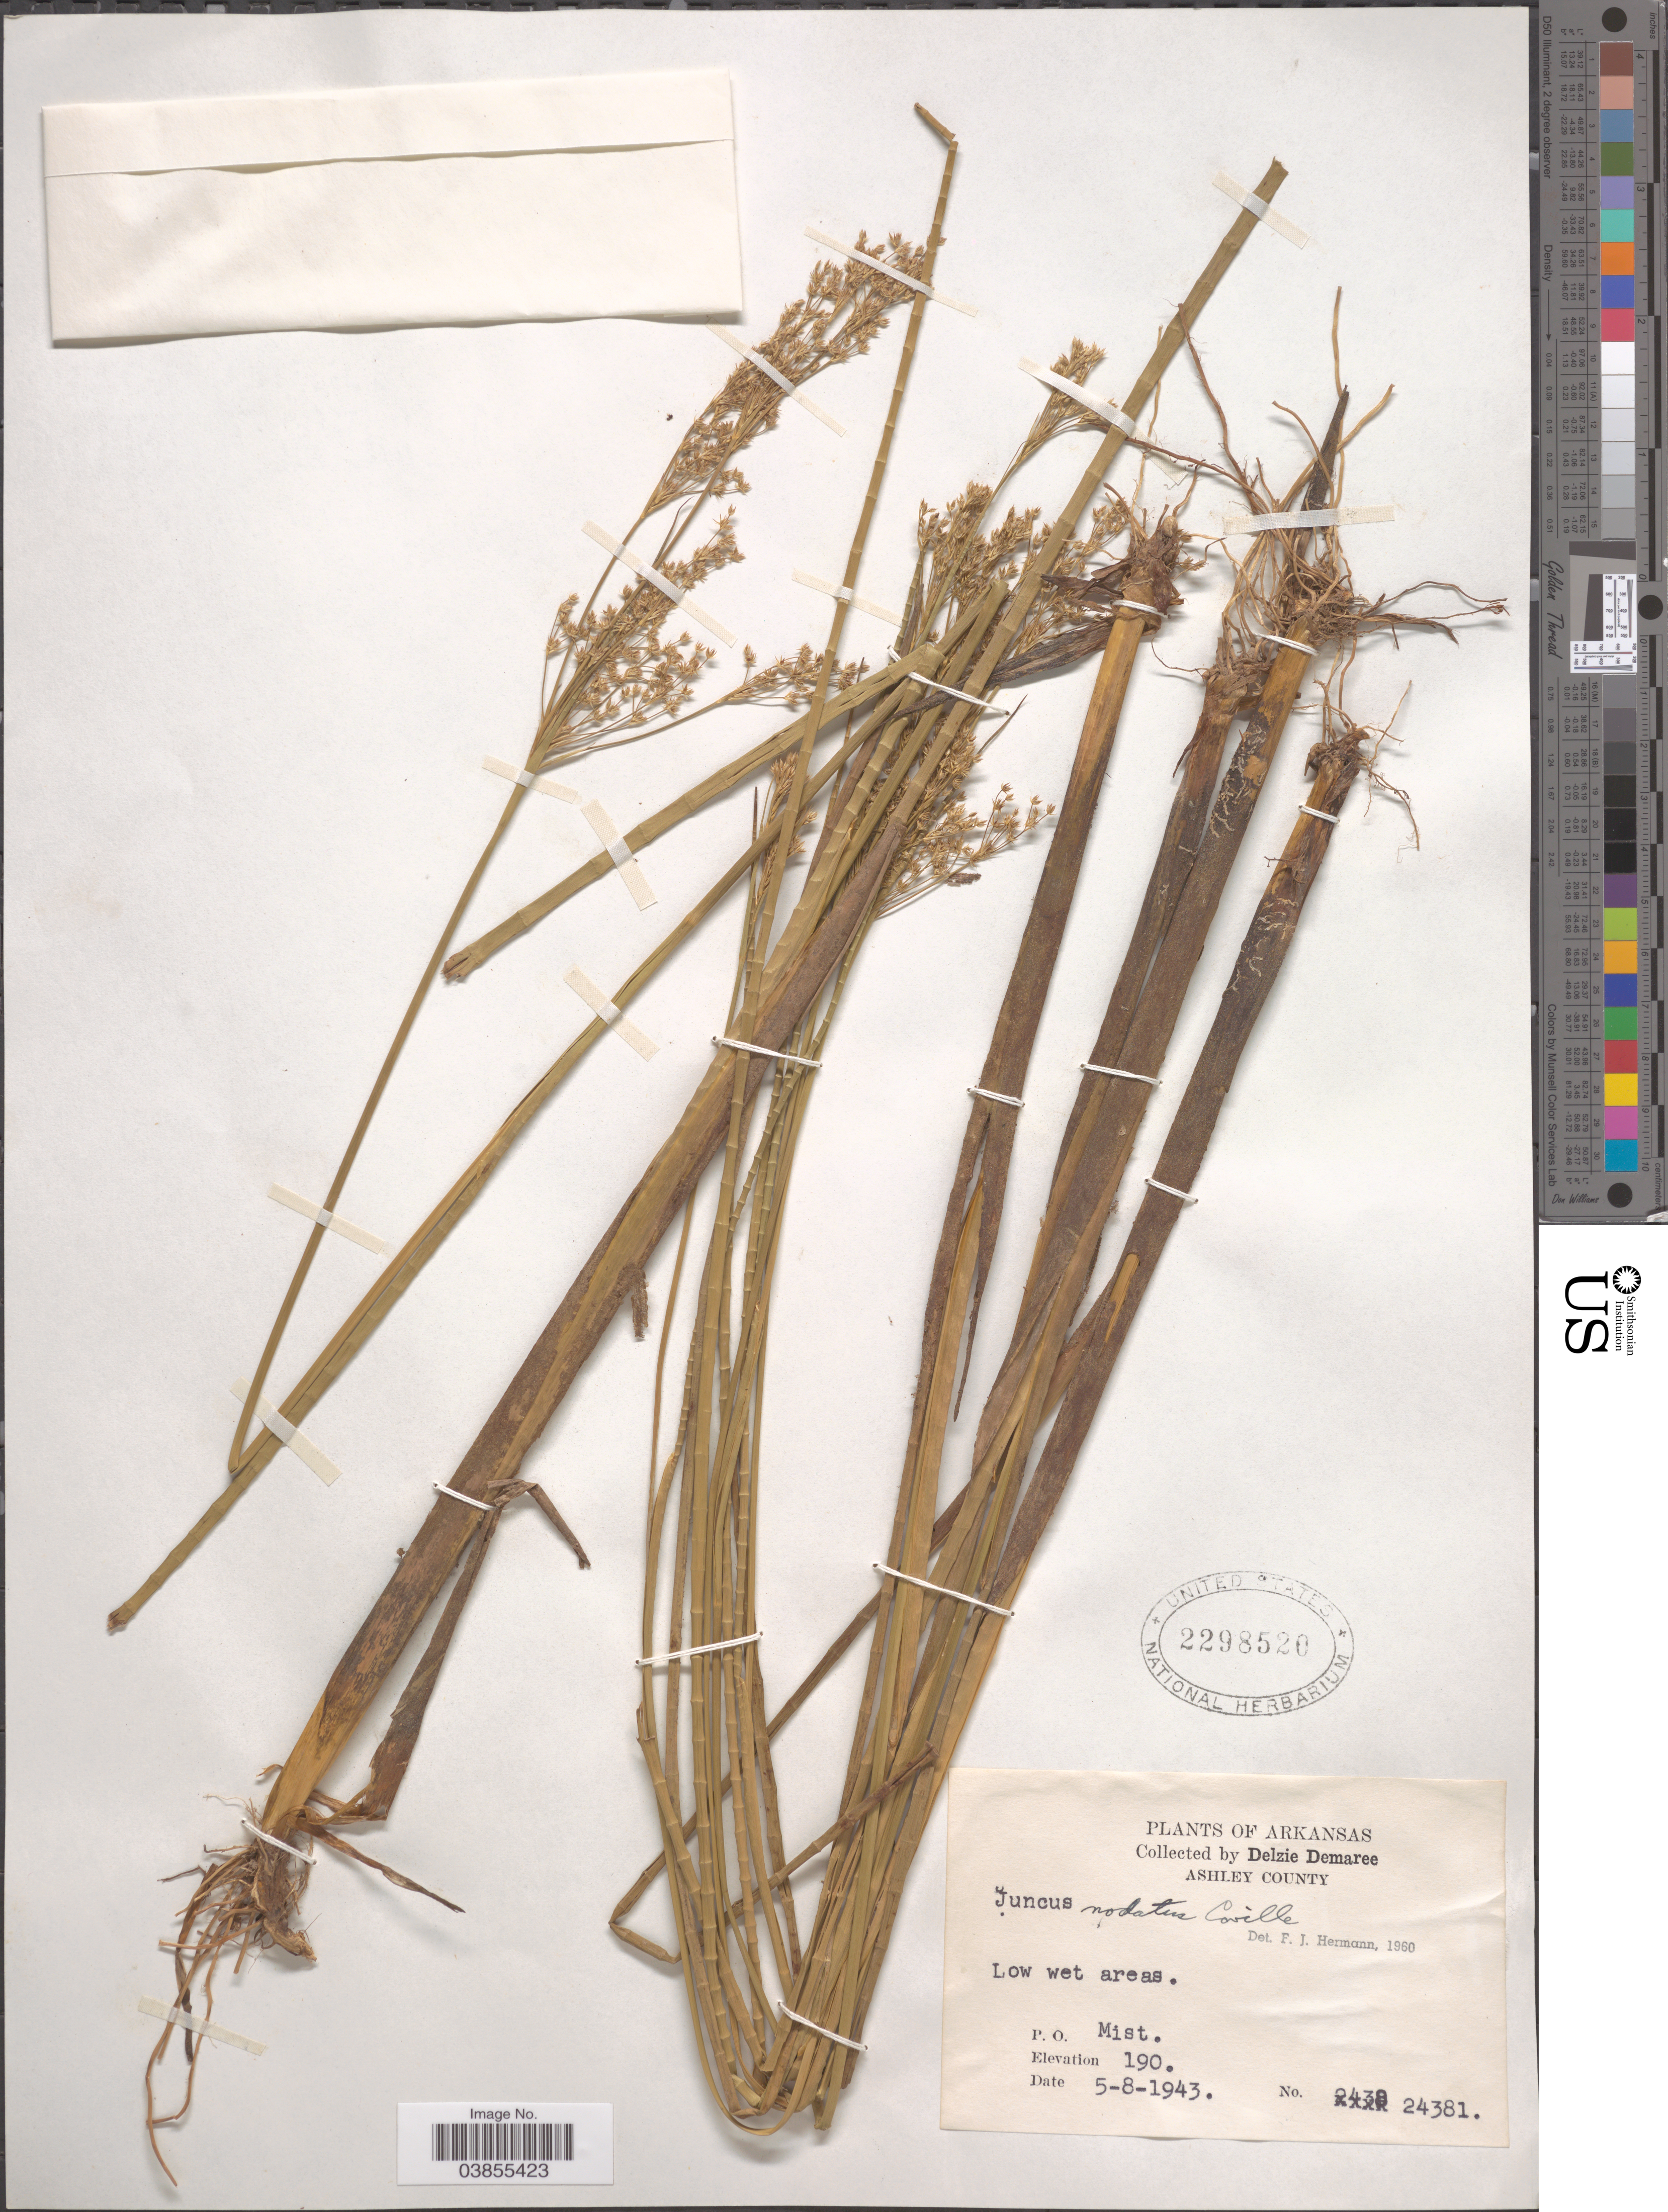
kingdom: Plantae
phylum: Tracheophyta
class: Liliopsida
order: Poales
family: Juncaceae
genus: Juncus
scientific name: Juncus nodatus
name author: Coville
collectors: D. Demaree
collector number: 24381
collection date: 1943-05-08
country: United States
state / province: Arkansas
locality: Ashley County. P.O. Mist.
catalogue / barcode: US 2298520